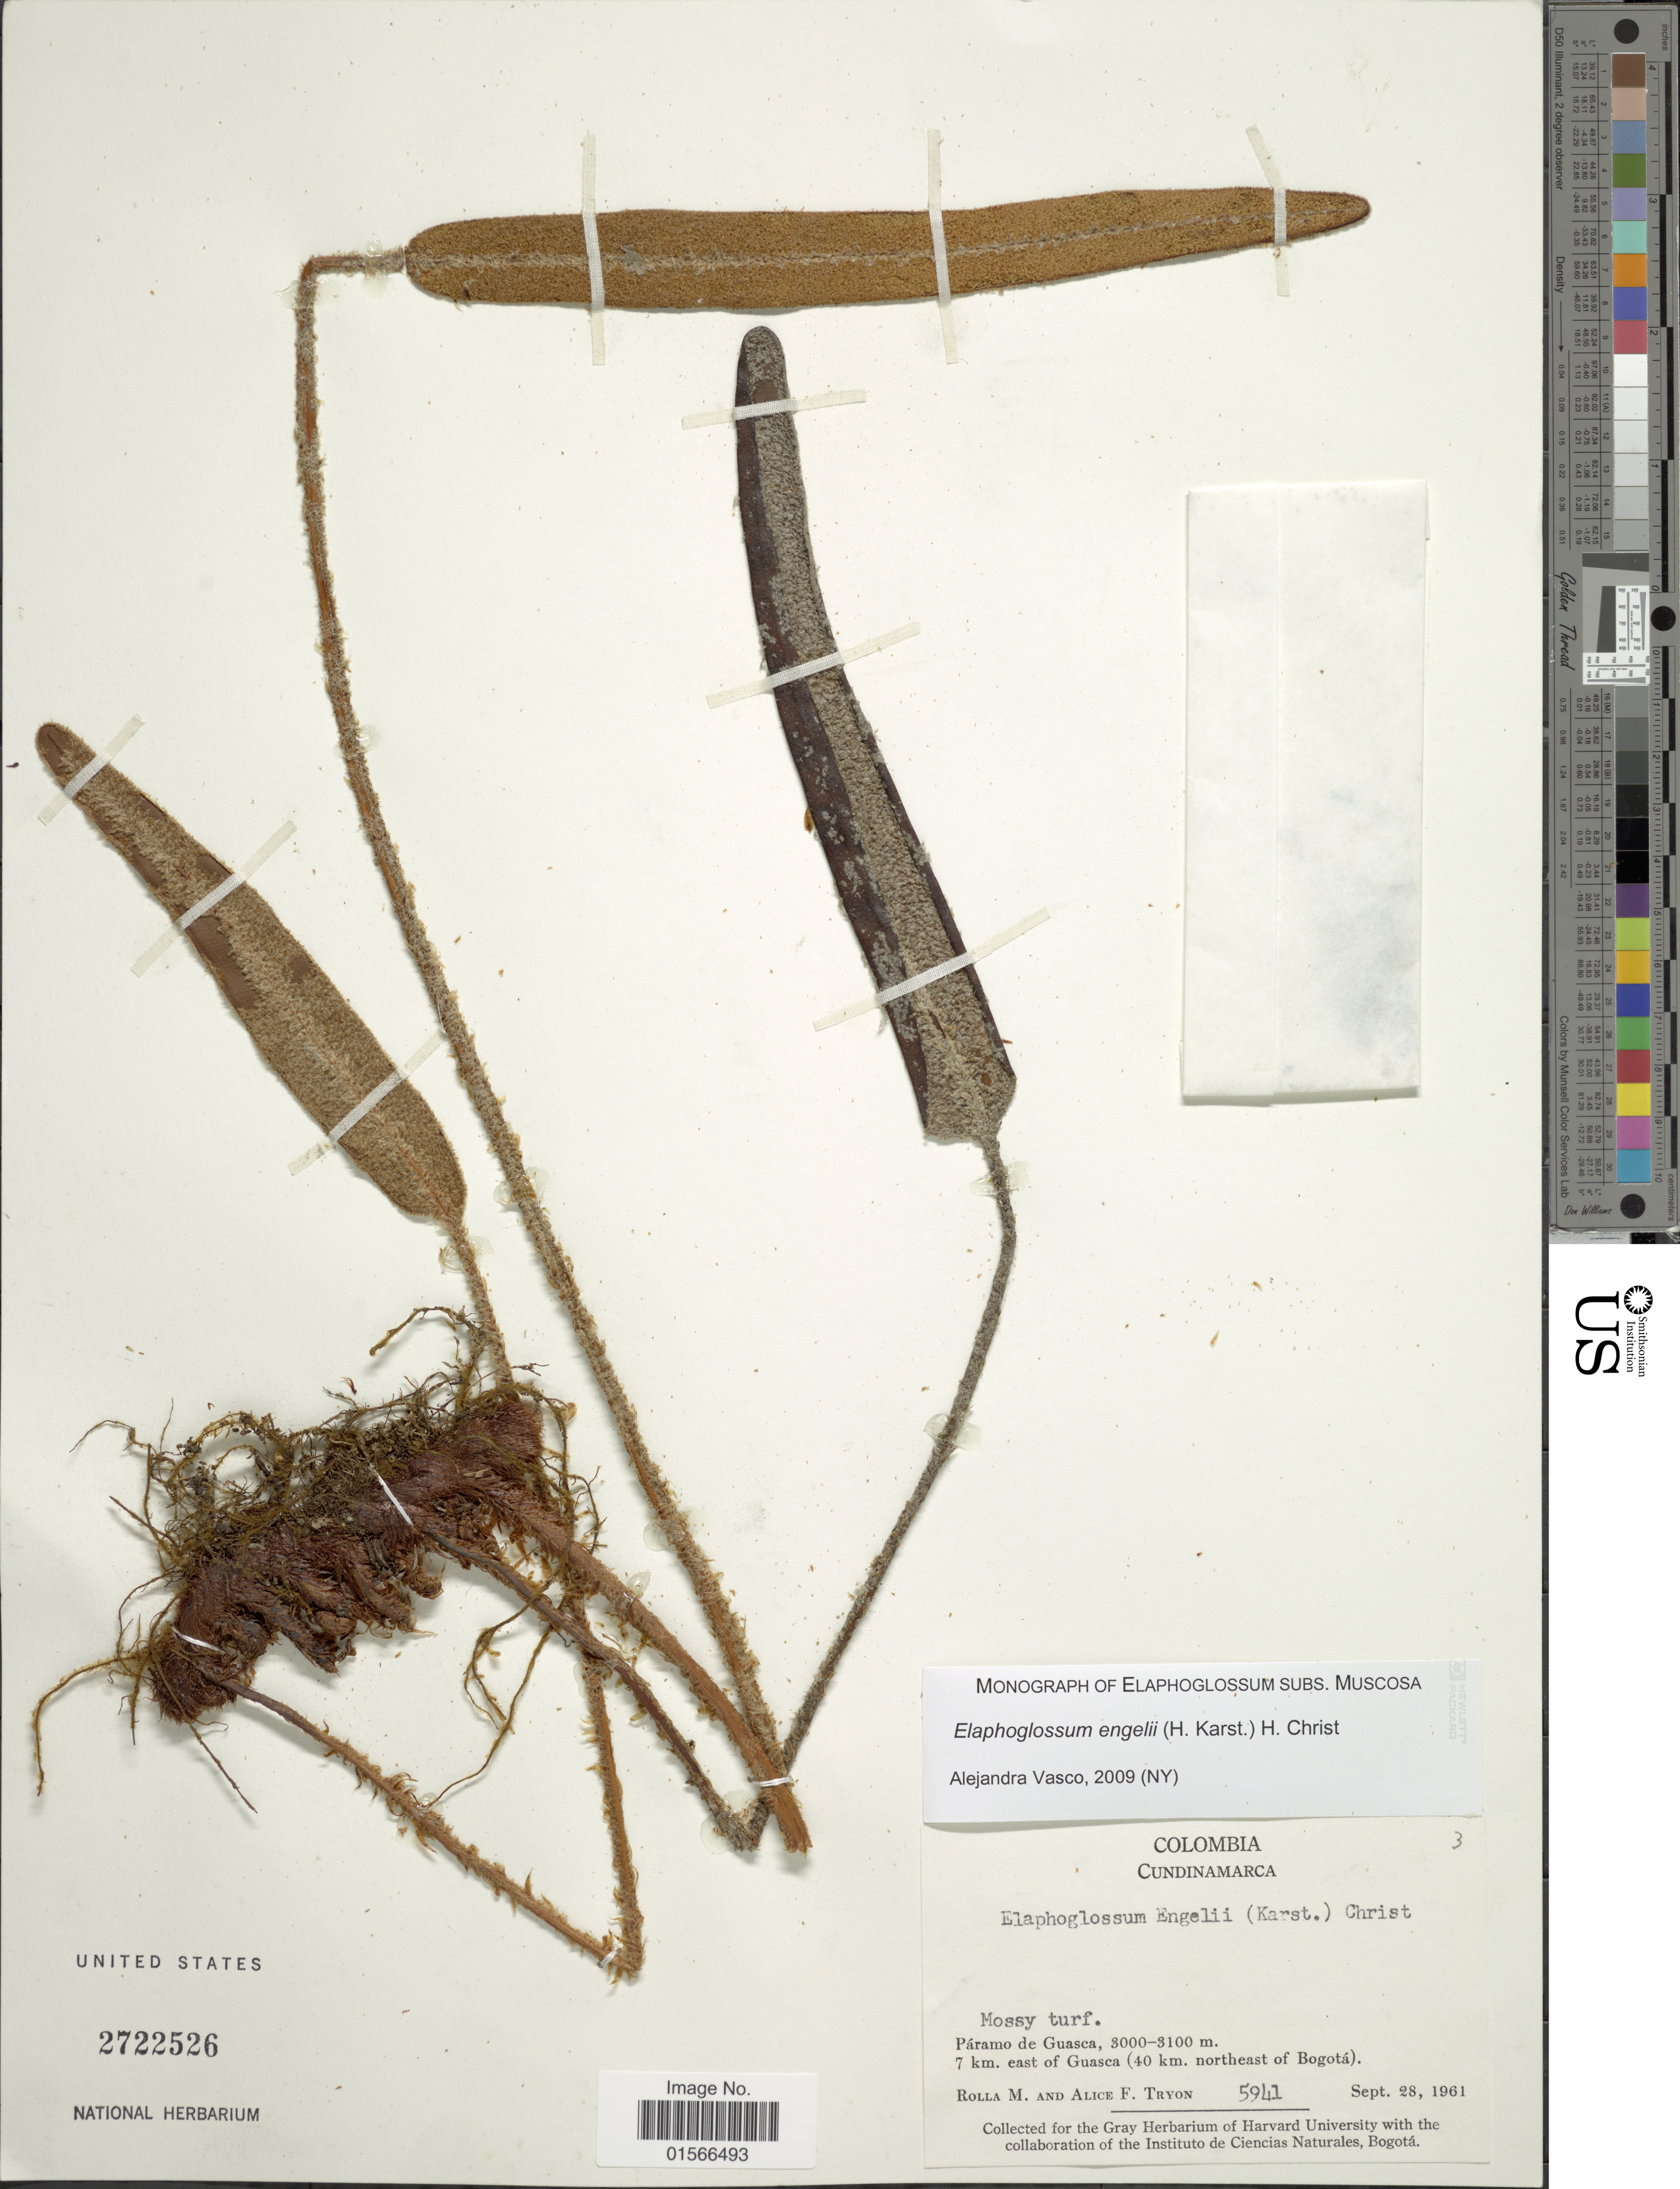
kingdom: Plantae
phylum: Tracheophyta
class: Polypodiopsida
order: Polypodiales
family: Dryopteridaceae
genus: Elaphoglossum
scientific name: Elaphoglossum engelii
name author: (H. Karst.) Christ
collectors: R. M. Tryon & A. F. Tryon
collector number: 5941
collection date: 1961-09-28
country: Colombia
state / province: Cundinamarca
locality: Páramo de Guasca, 7 km. east of Guasca (40 km. northeast of Bogotá)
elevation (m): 3000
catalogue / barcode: US 2722526